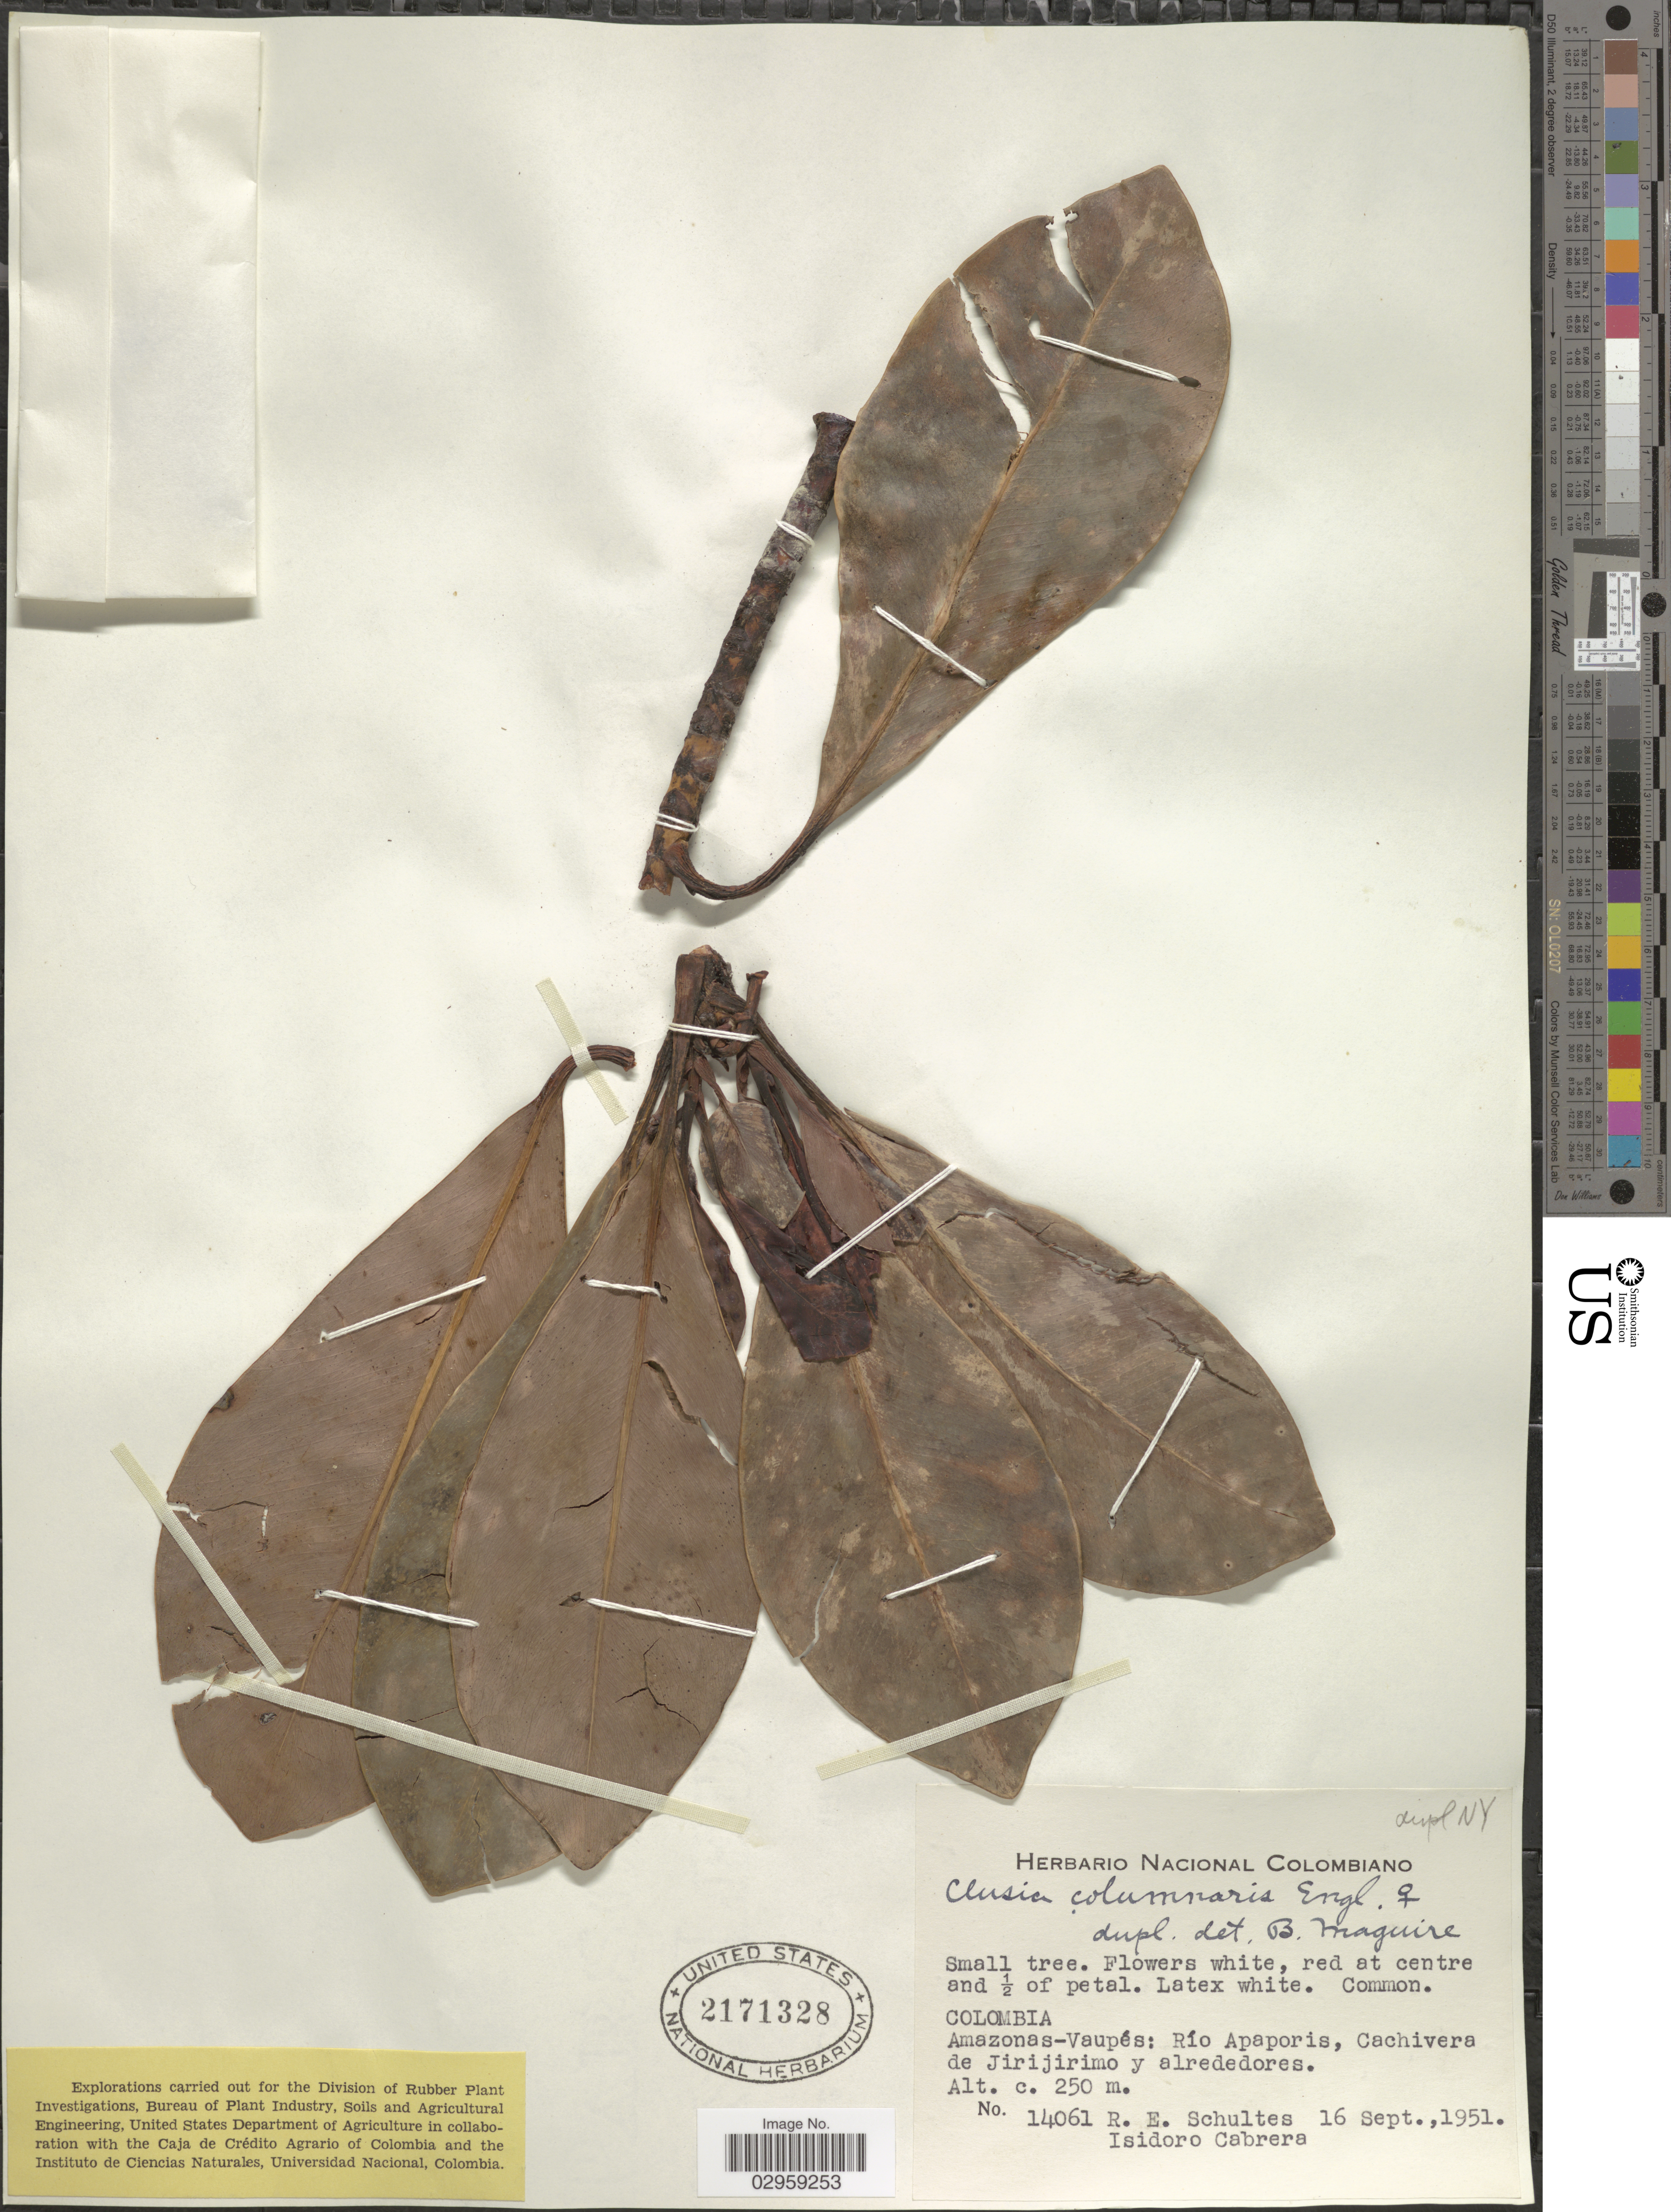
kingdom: Plantae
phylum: Tracheophyta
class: Magnoliopsida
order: Malpighiales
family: Clusiaceae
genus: Clusia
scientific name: Clusia columnaris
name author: Engl.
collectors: R. E. Schultes & I. Cabrera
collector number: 14061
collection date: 1951-09-16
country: Colombia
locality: Amazonas-Vaupés. Río Apaporis, Cachivera de Jirijirimo y alrededores.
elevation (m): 250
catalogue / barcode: US 2171328